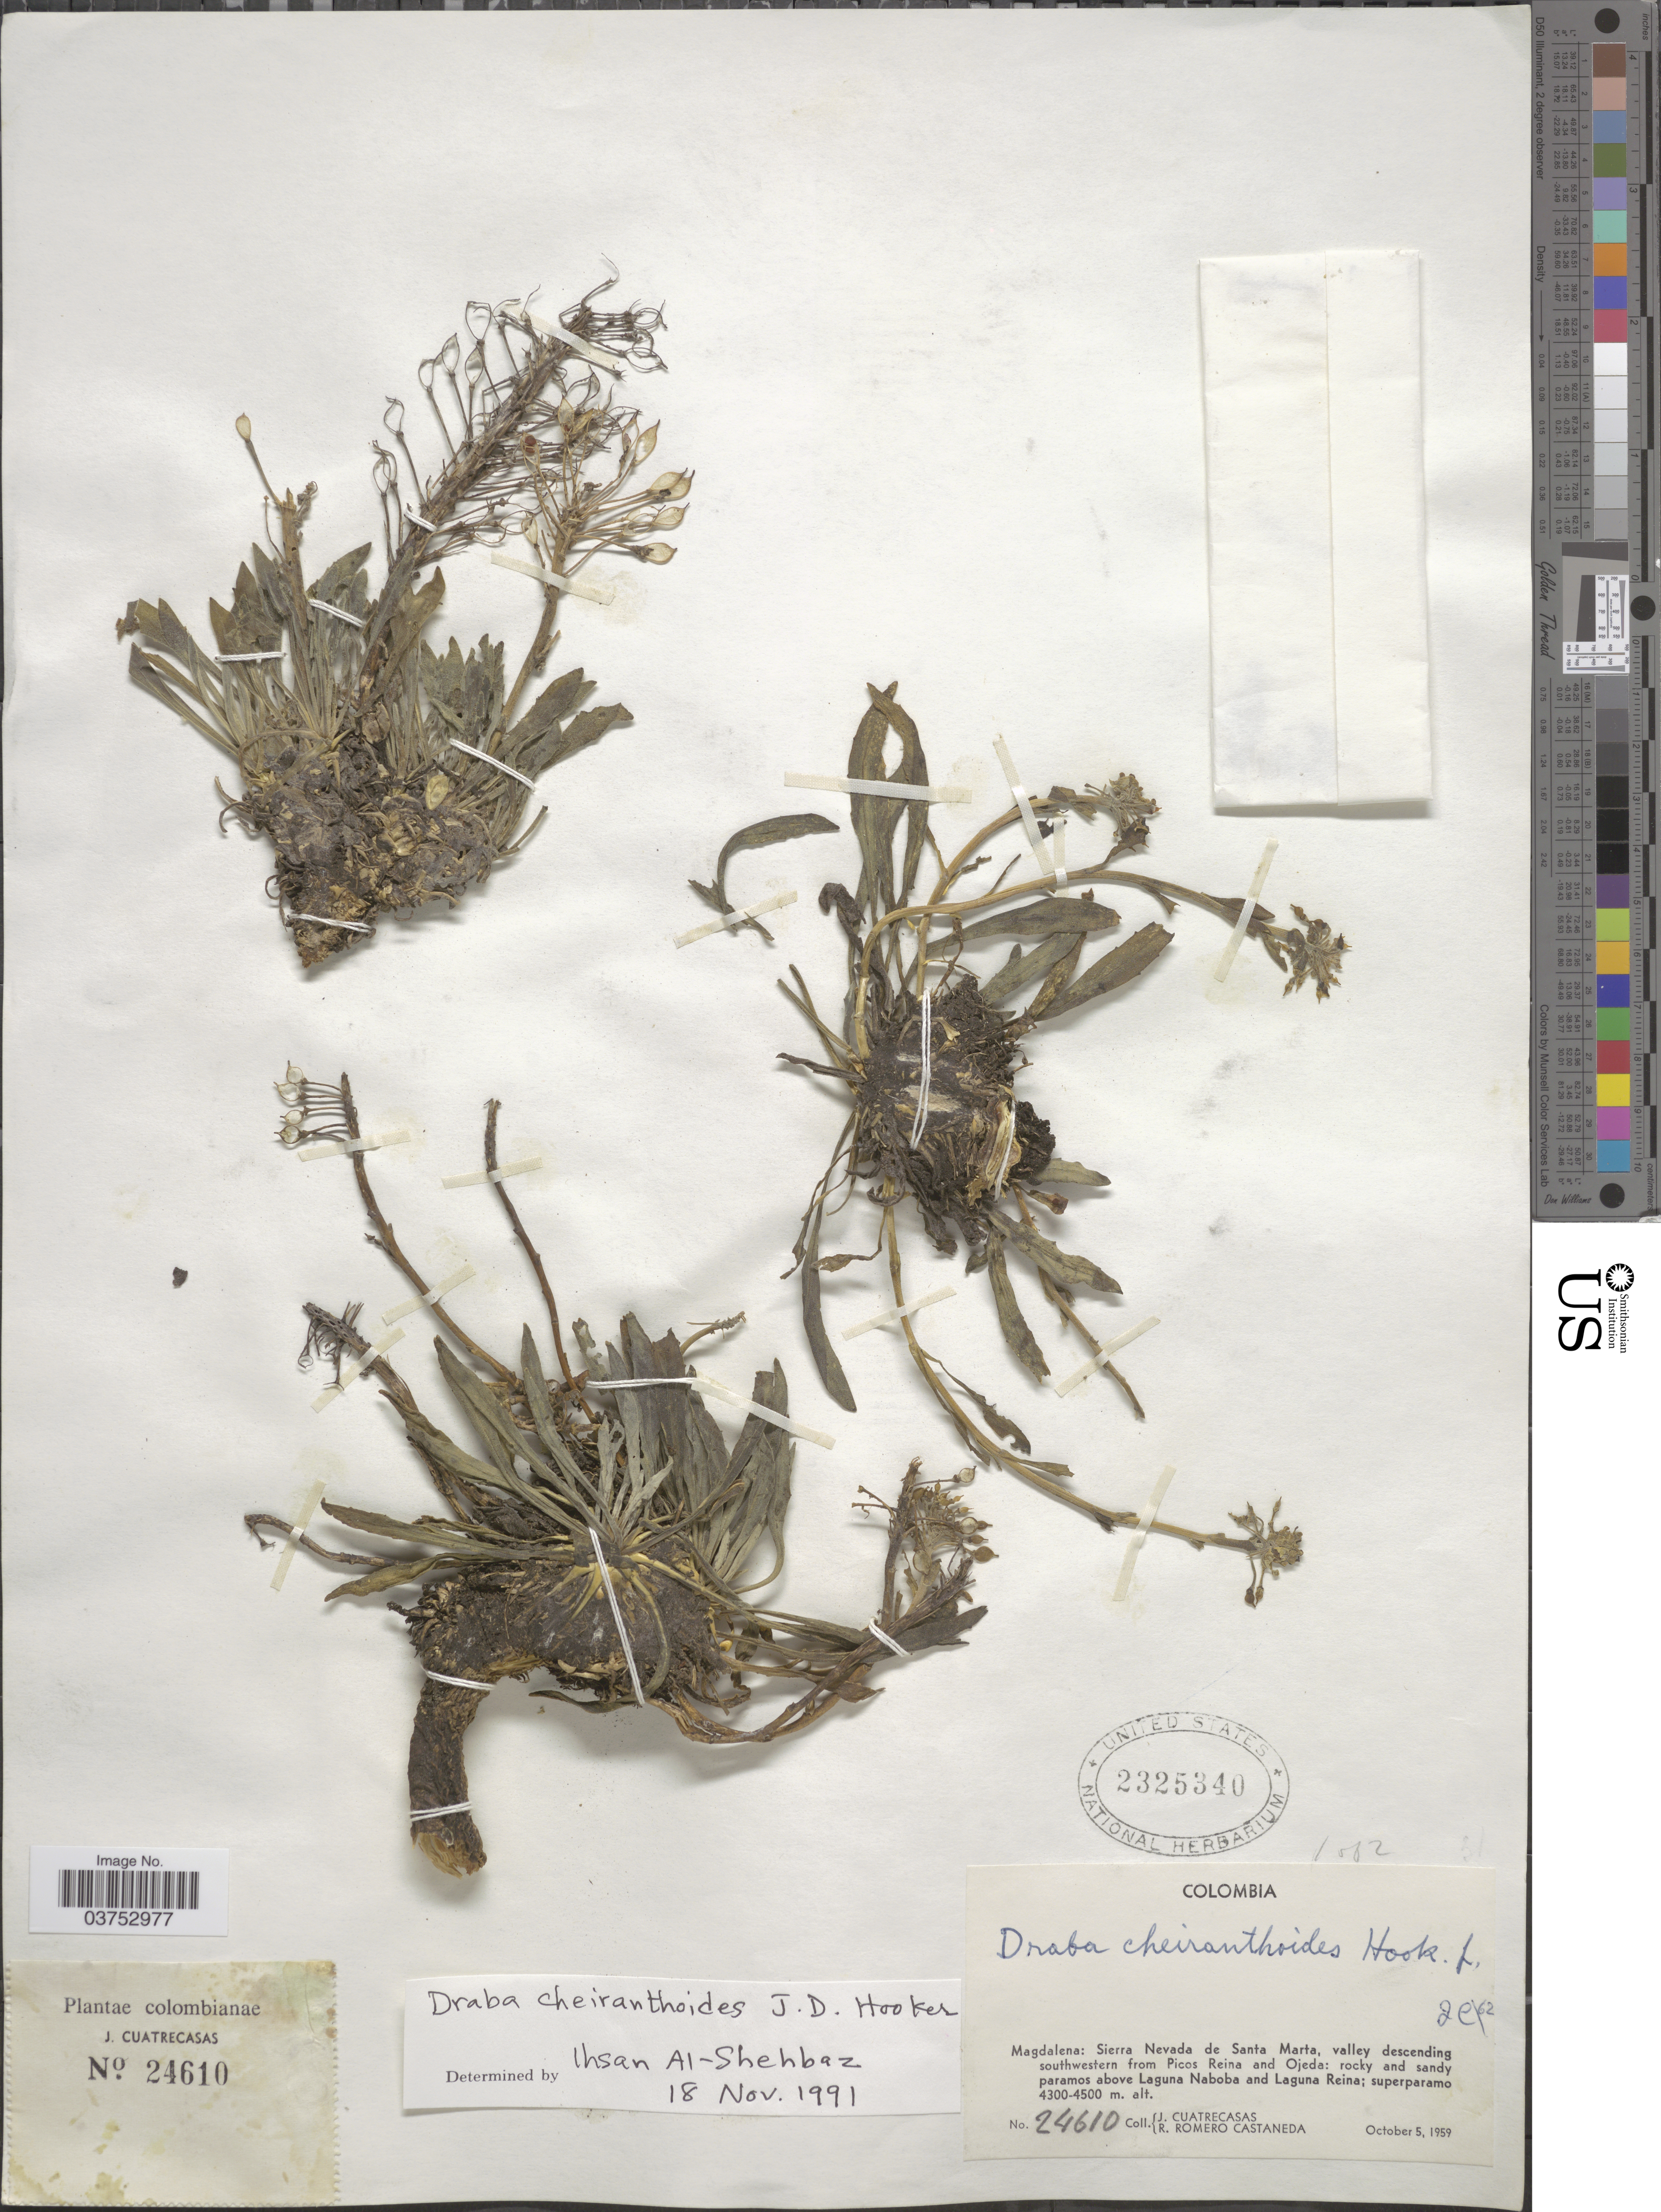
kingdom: Plantae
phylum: Tracheophyta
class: Magnoliopsida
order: Brassicales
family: Brassicaceae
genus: Draba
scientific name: Draba cheiranthoides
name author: (A. Gray) Hook. f.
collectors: J. Cuatrecasas & R. Romero Castañeda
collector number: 24610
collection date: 1959-10-05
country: Colombia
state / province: Magdalena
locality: Sierra Nevada de Santa Marta, valley descending southwestern from Picos Reina and Ojeda: rocky and sandy paramos above Laguna Naboba and Laguna Reina.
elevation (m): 4300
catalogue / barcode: US 2325340